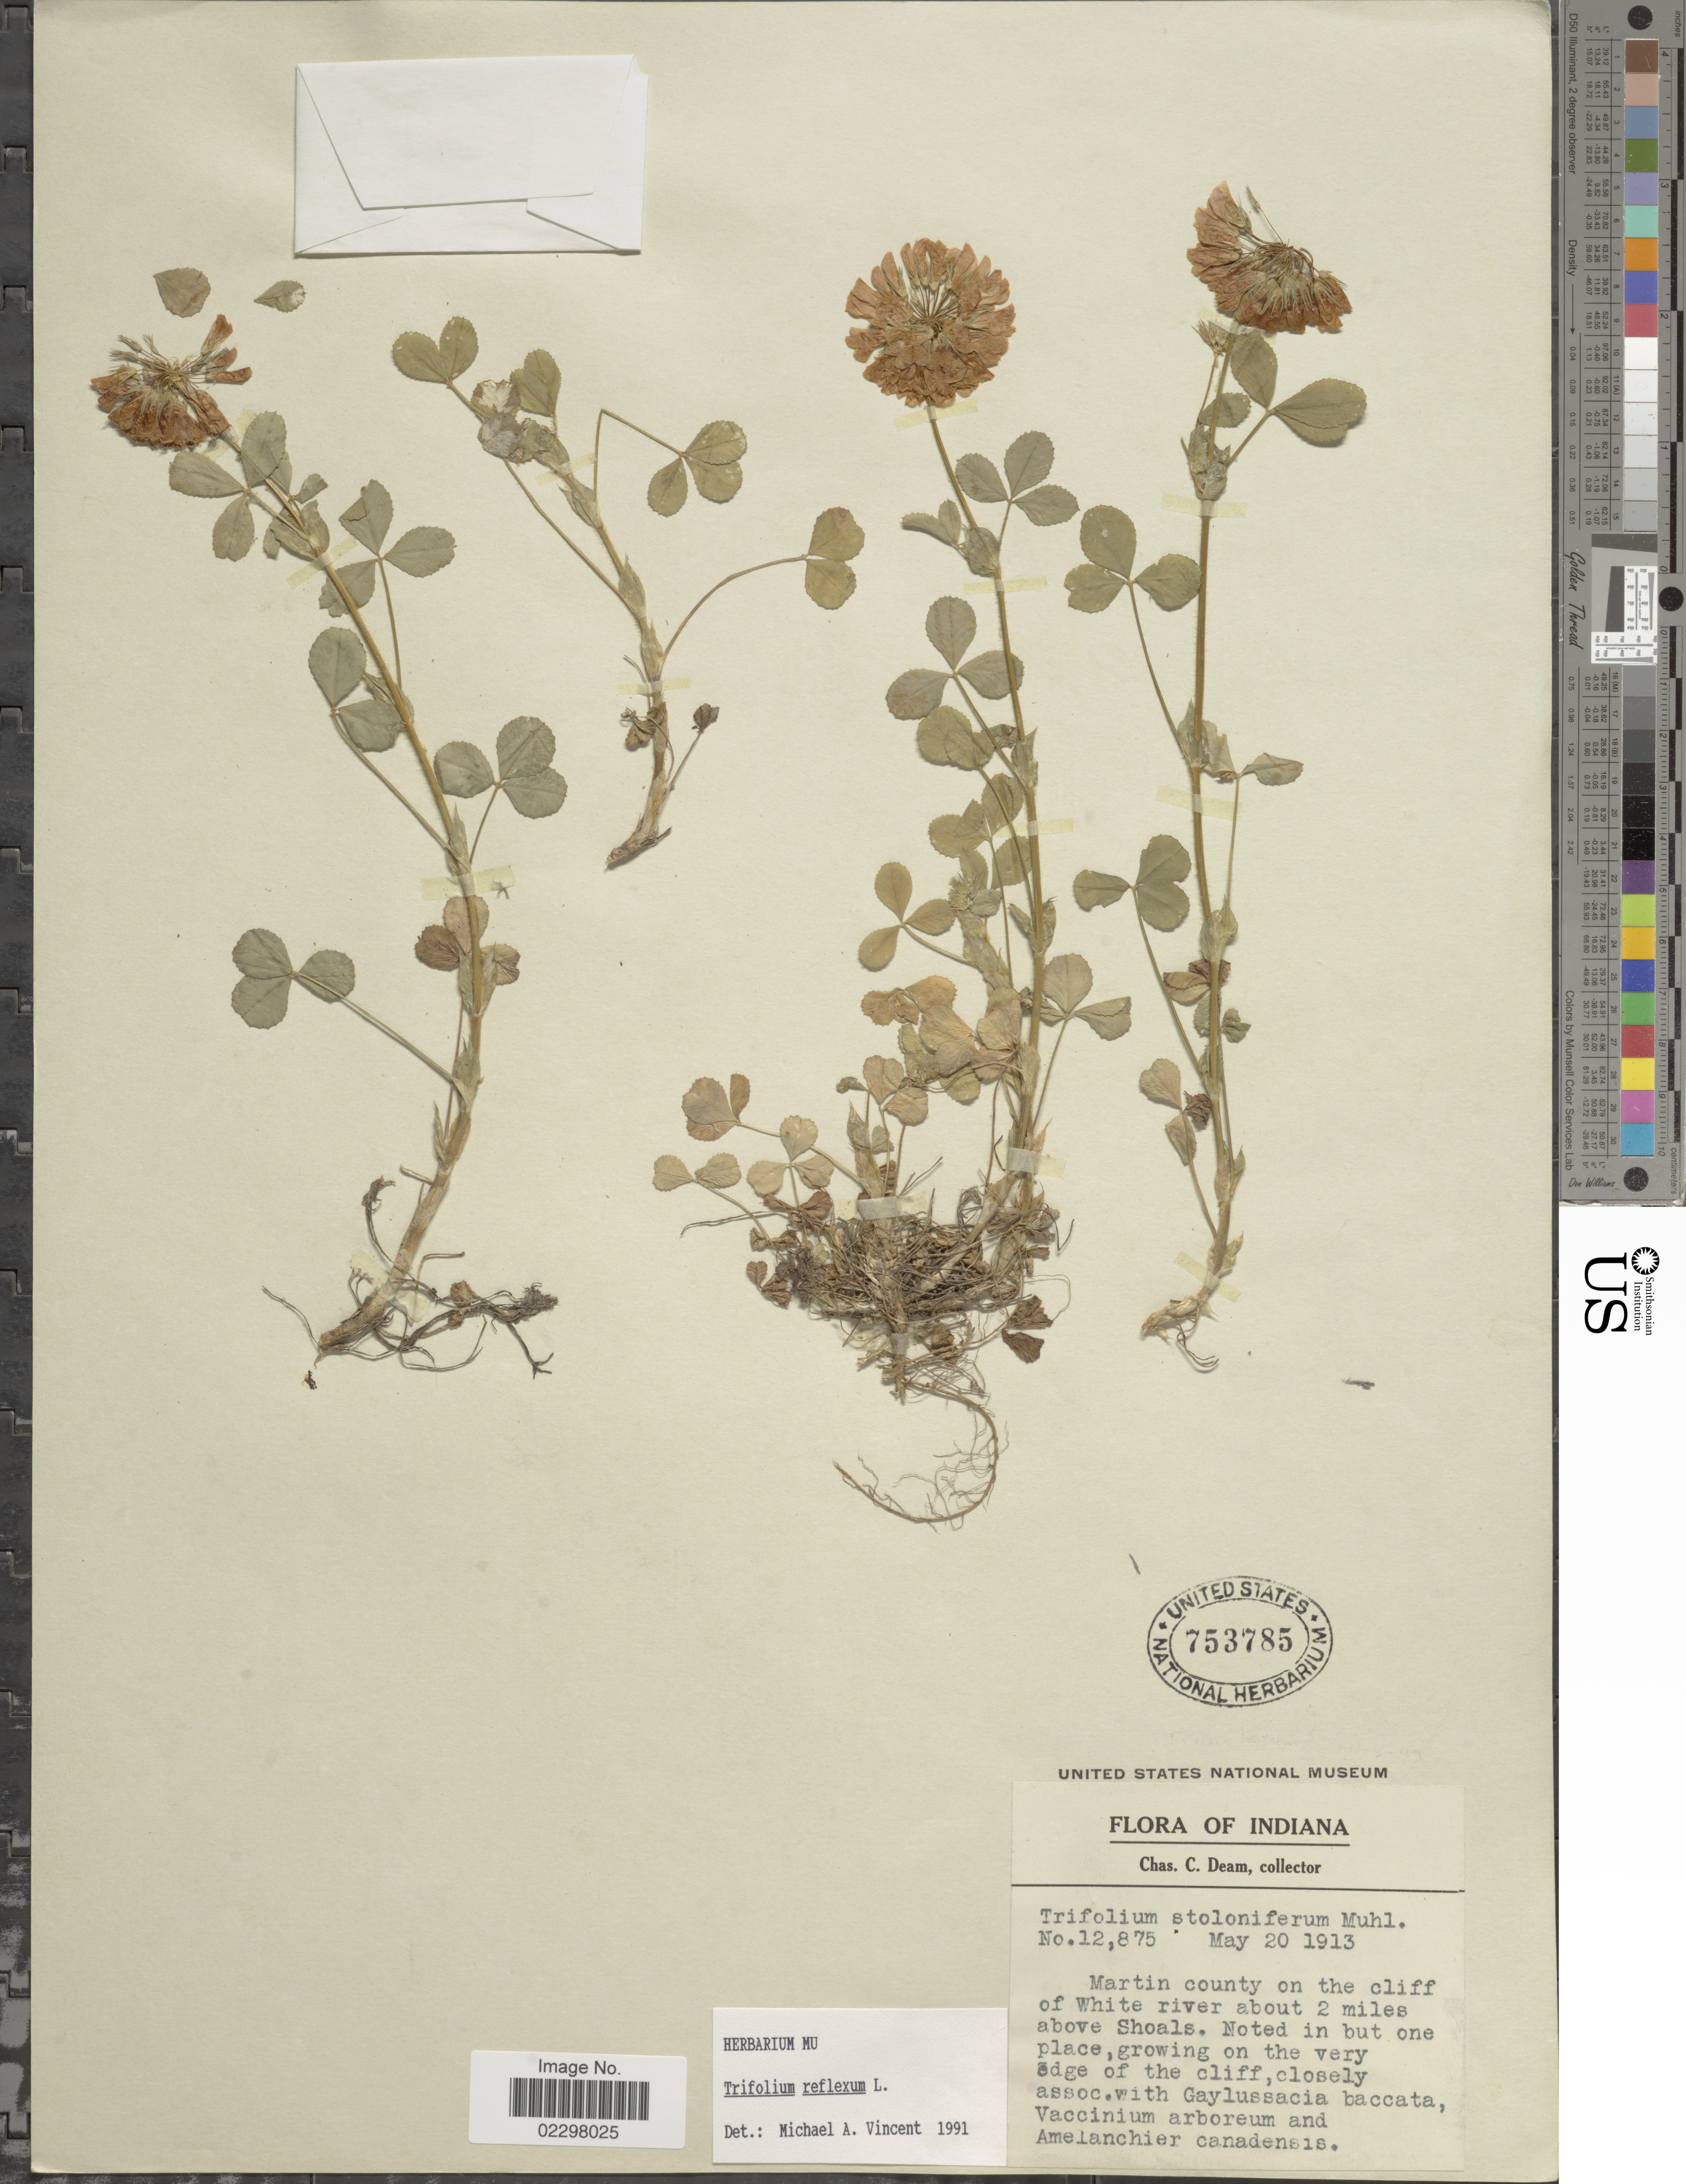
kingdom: Plantae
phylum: Tracheophyta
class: Magnoliopsida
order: Fabales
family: Fabaceae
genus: Trifolium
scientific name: Trifolium reflexum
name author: L.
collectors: C. C. Deam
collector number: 12875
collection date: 1913-05-20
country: United States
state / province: Indiana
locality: Martin county on the cliff of White river about 2 miles above Shoals.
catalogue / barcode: US 753785